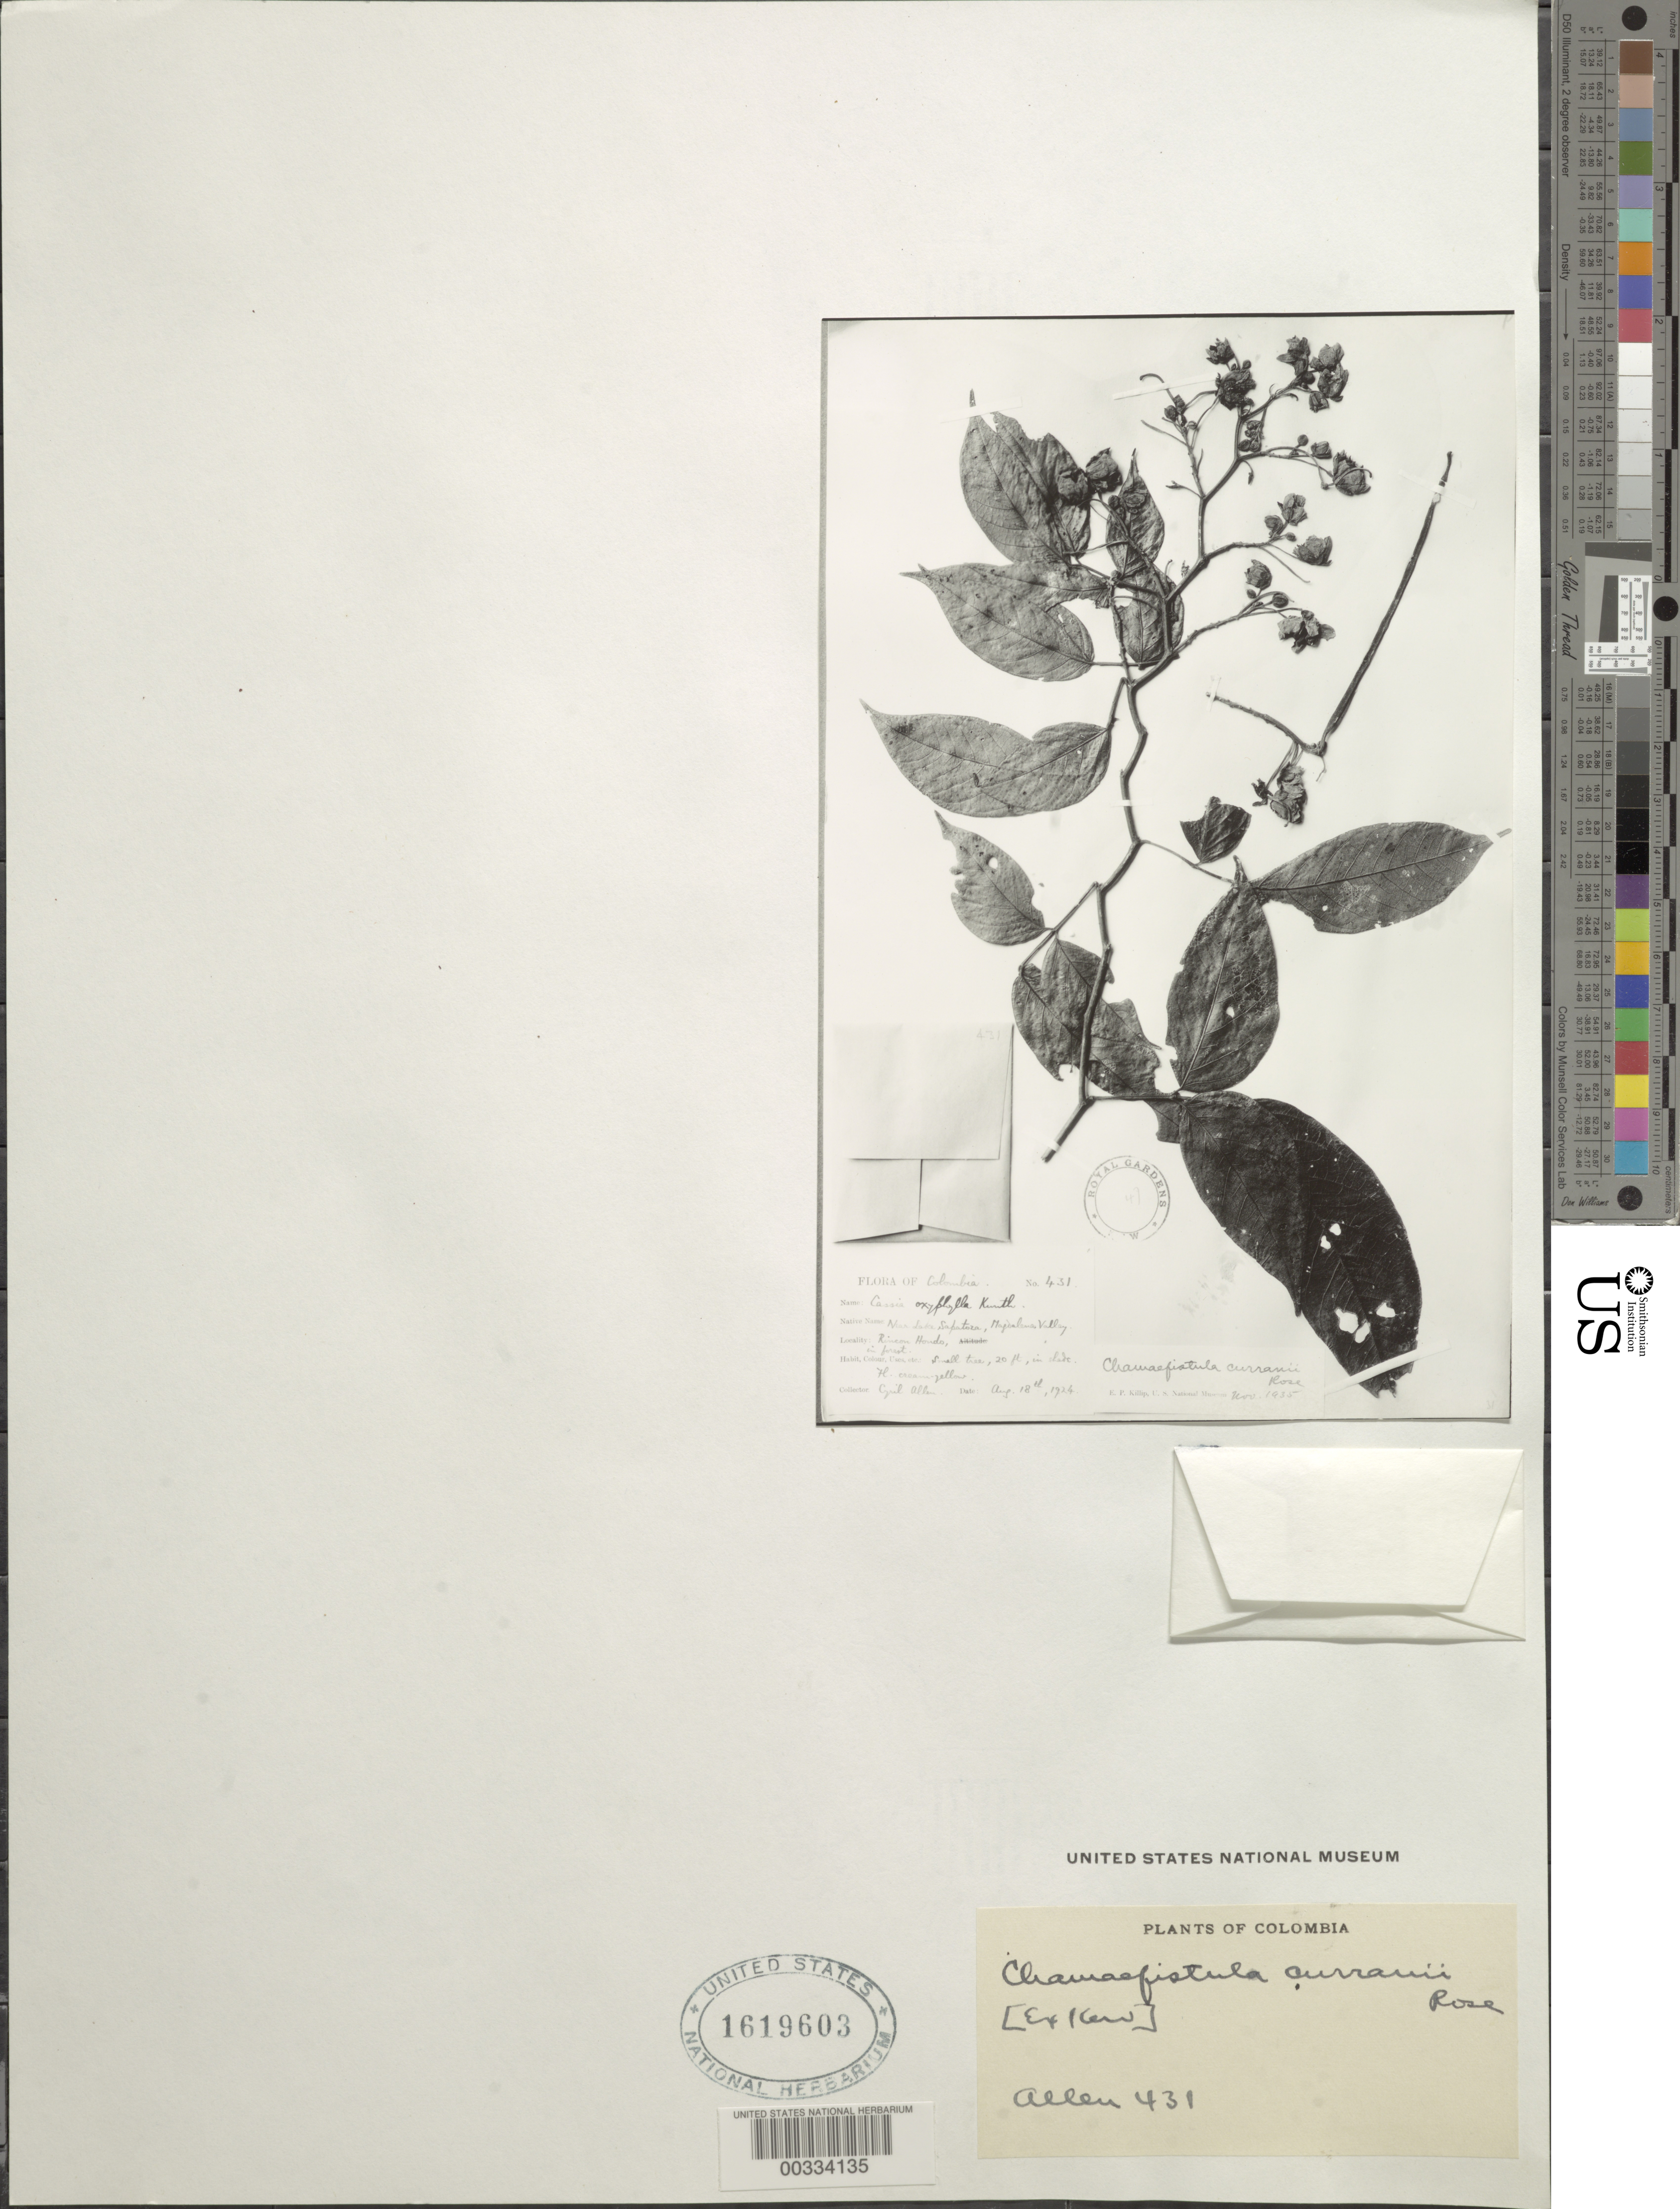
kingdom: Plantae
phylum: Tracheophyta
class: Magnoliopsida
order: Fabales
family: Fabaceae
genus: Senna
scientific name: Senna cumingii var. coquimbensis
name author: (Vogel) H.S. Irwin & Barneby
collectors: C. Allen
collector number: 431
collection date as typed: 18 Aug 1924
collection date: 1924-08-18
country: Colombia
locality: Near lake Sapatoza, magalena Valley, River Hondo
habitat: In forest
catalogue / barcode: US 1619603